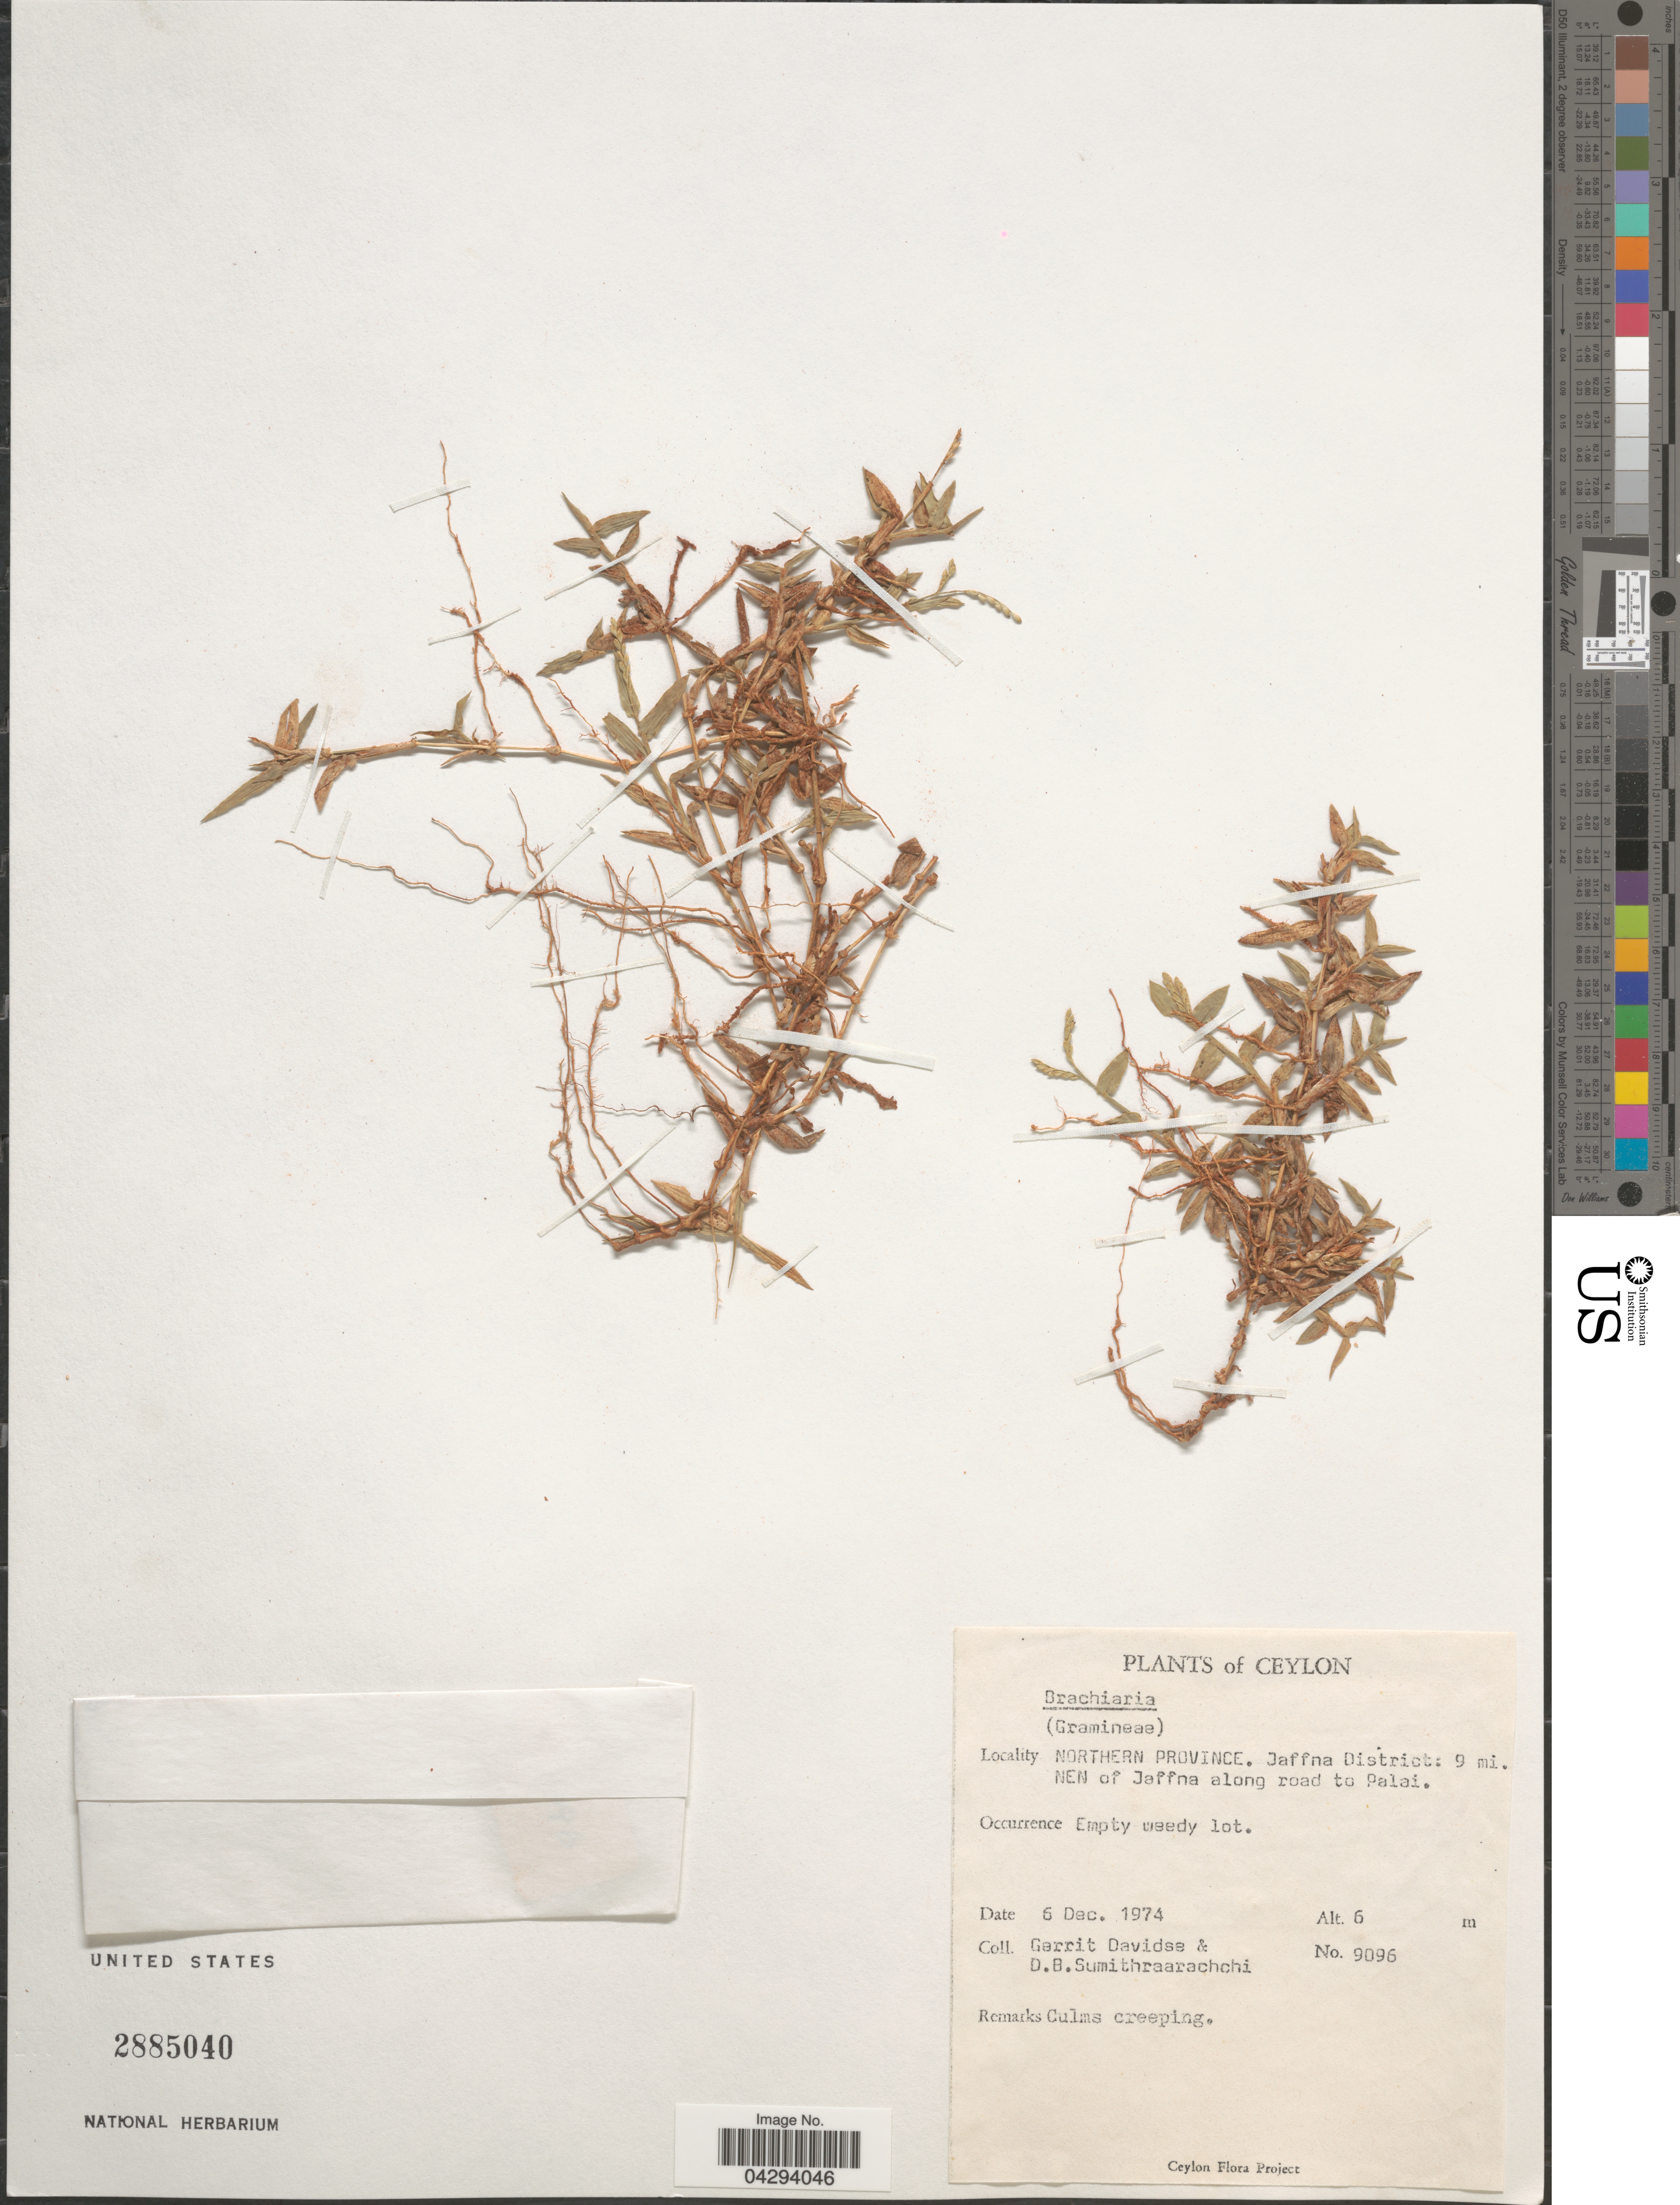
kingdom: Plantae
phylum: Tracheophyta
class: Liliopsida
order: Poales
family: Poaceae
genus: Urochloa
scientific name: Urochloa sp.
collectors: G. Davidse & D. B. Sumithraarachchi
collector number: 9096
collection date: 1974-12-06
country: Sri Lanka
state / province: Northern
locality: Ceylon. Jaffna District: 9 mi. NEN of Jaffna along road to Palai.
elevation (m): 6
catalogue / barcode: US 2885040